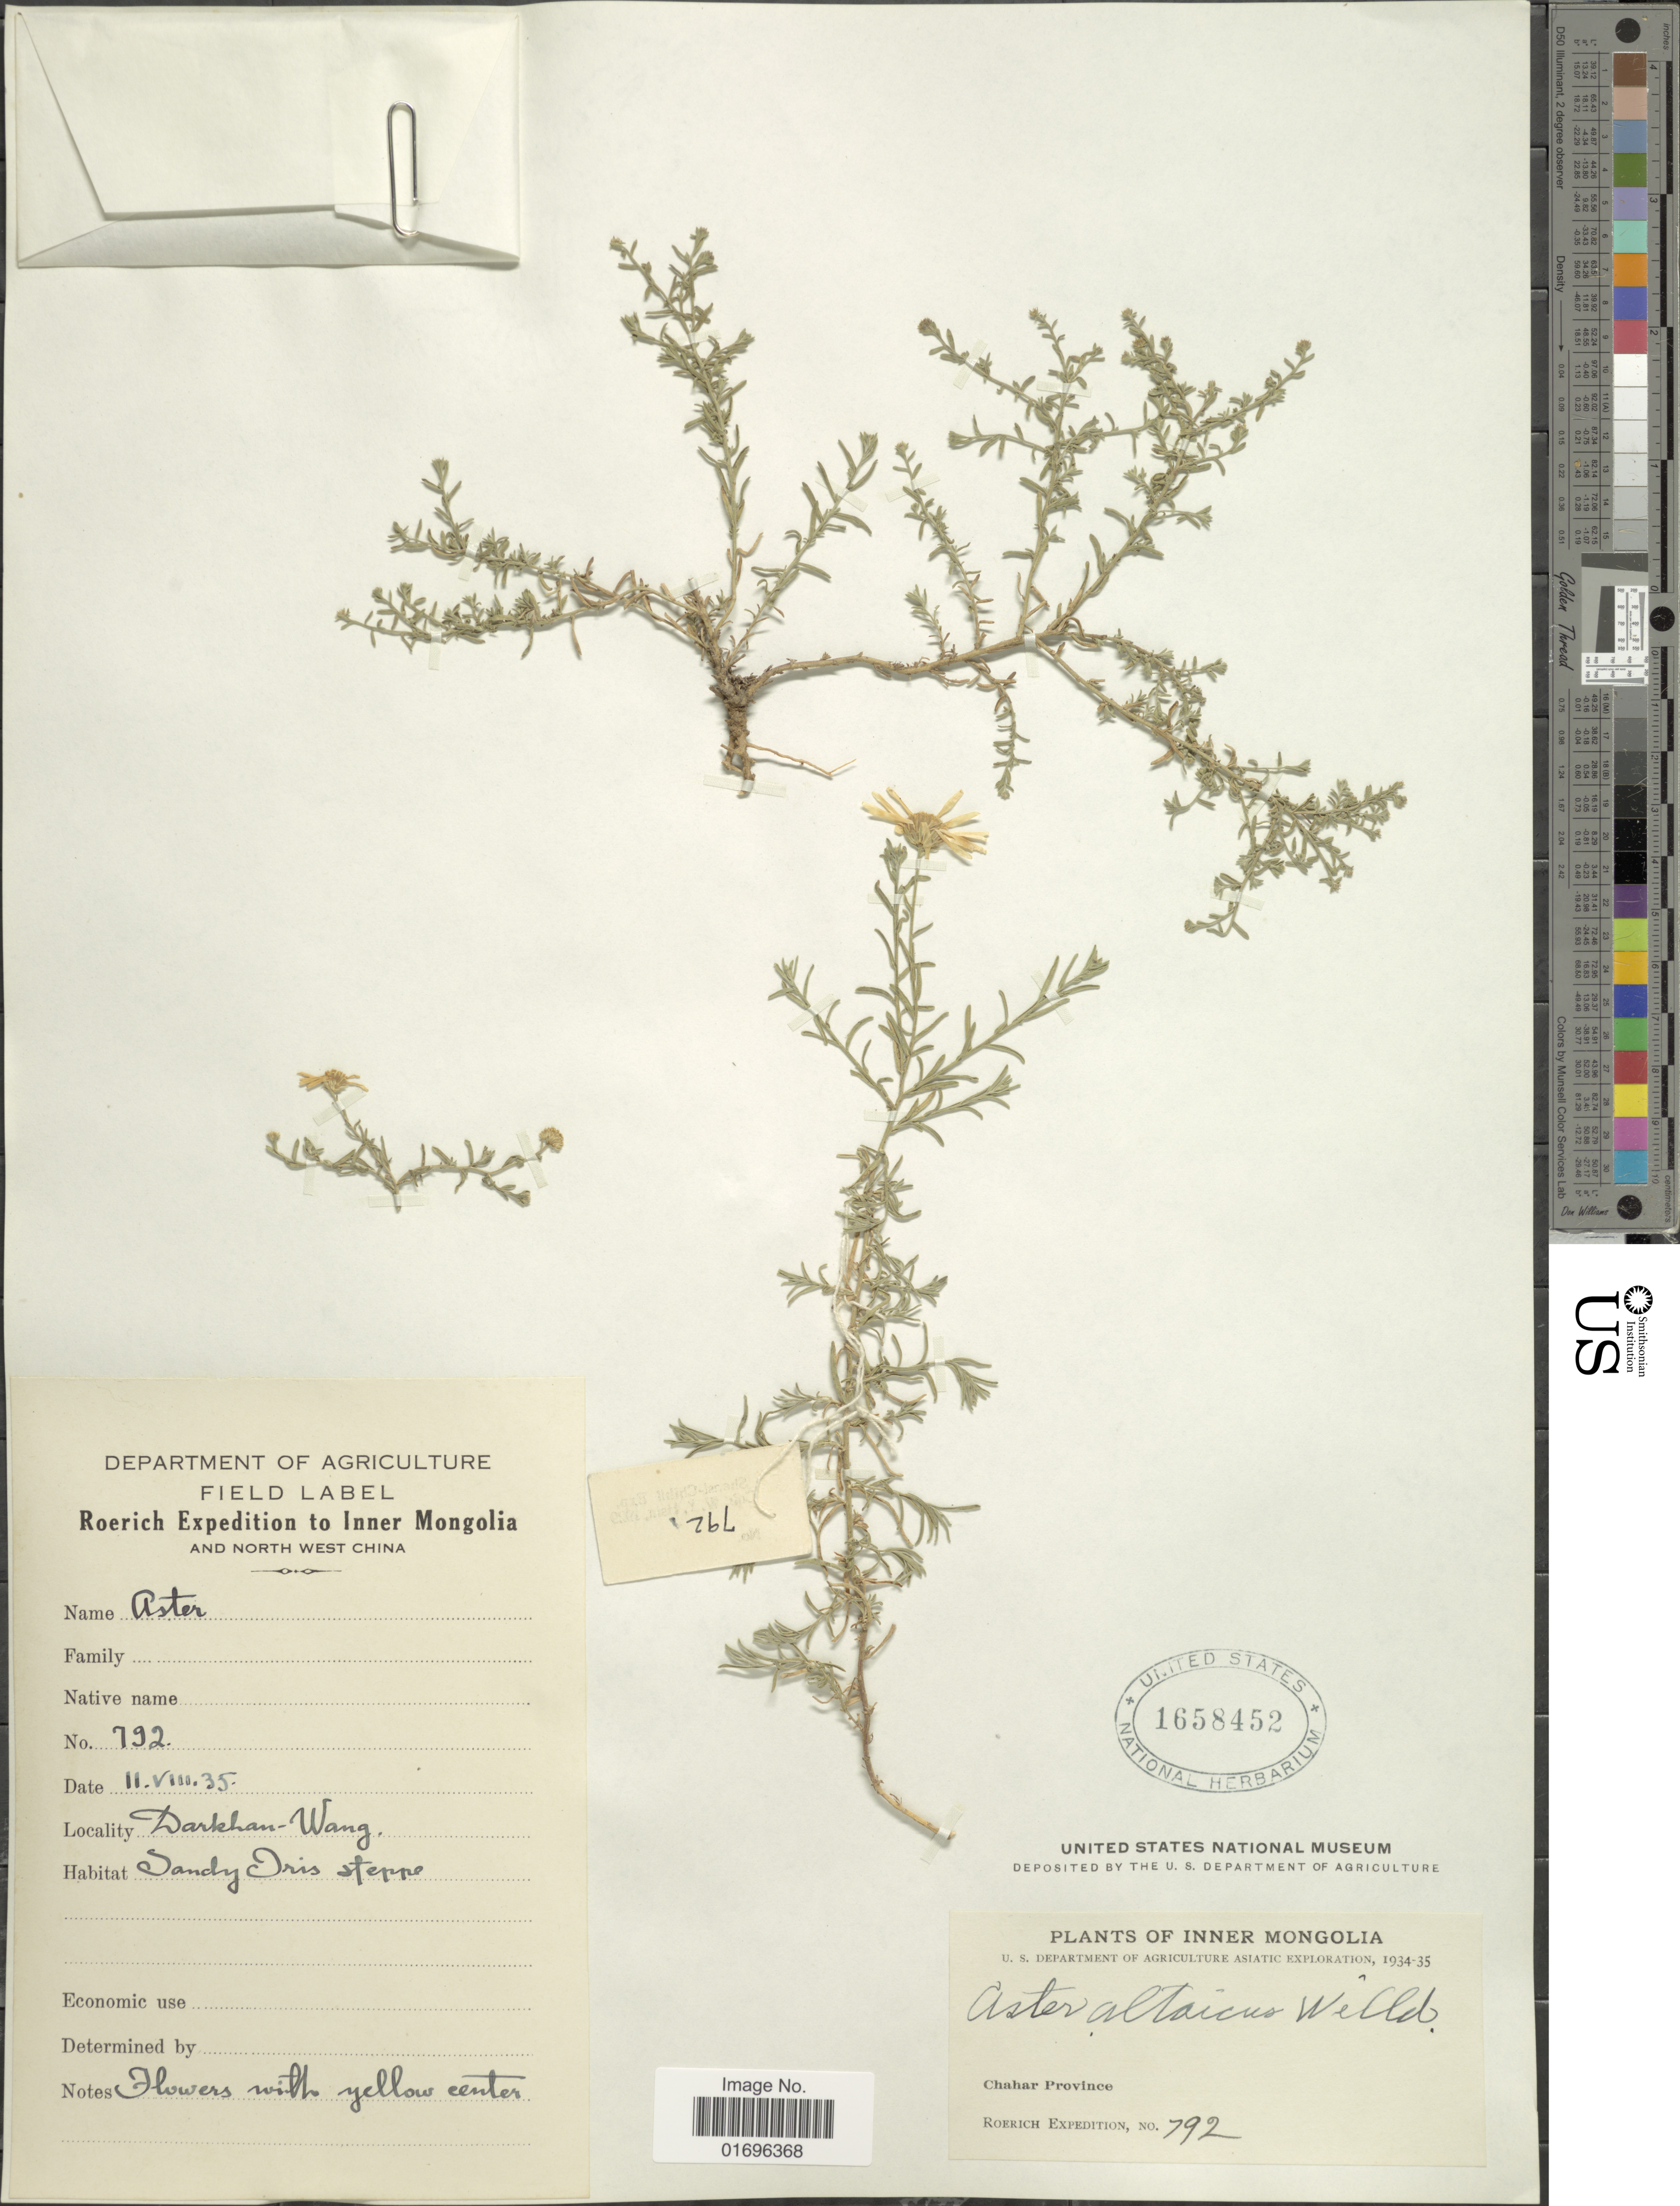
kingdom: Plantae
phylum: Tracheophyta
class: Magnoliopsida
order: Asterales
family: Asteraceae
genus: Aster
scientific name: Aster altaicus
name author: Willd.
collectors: Roerich Expedition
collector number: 792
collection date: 1935-08-11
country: China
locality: Inner Mongolia and North West China. Darkhan-Wang. Chahar Province.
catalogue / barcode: US 1658452